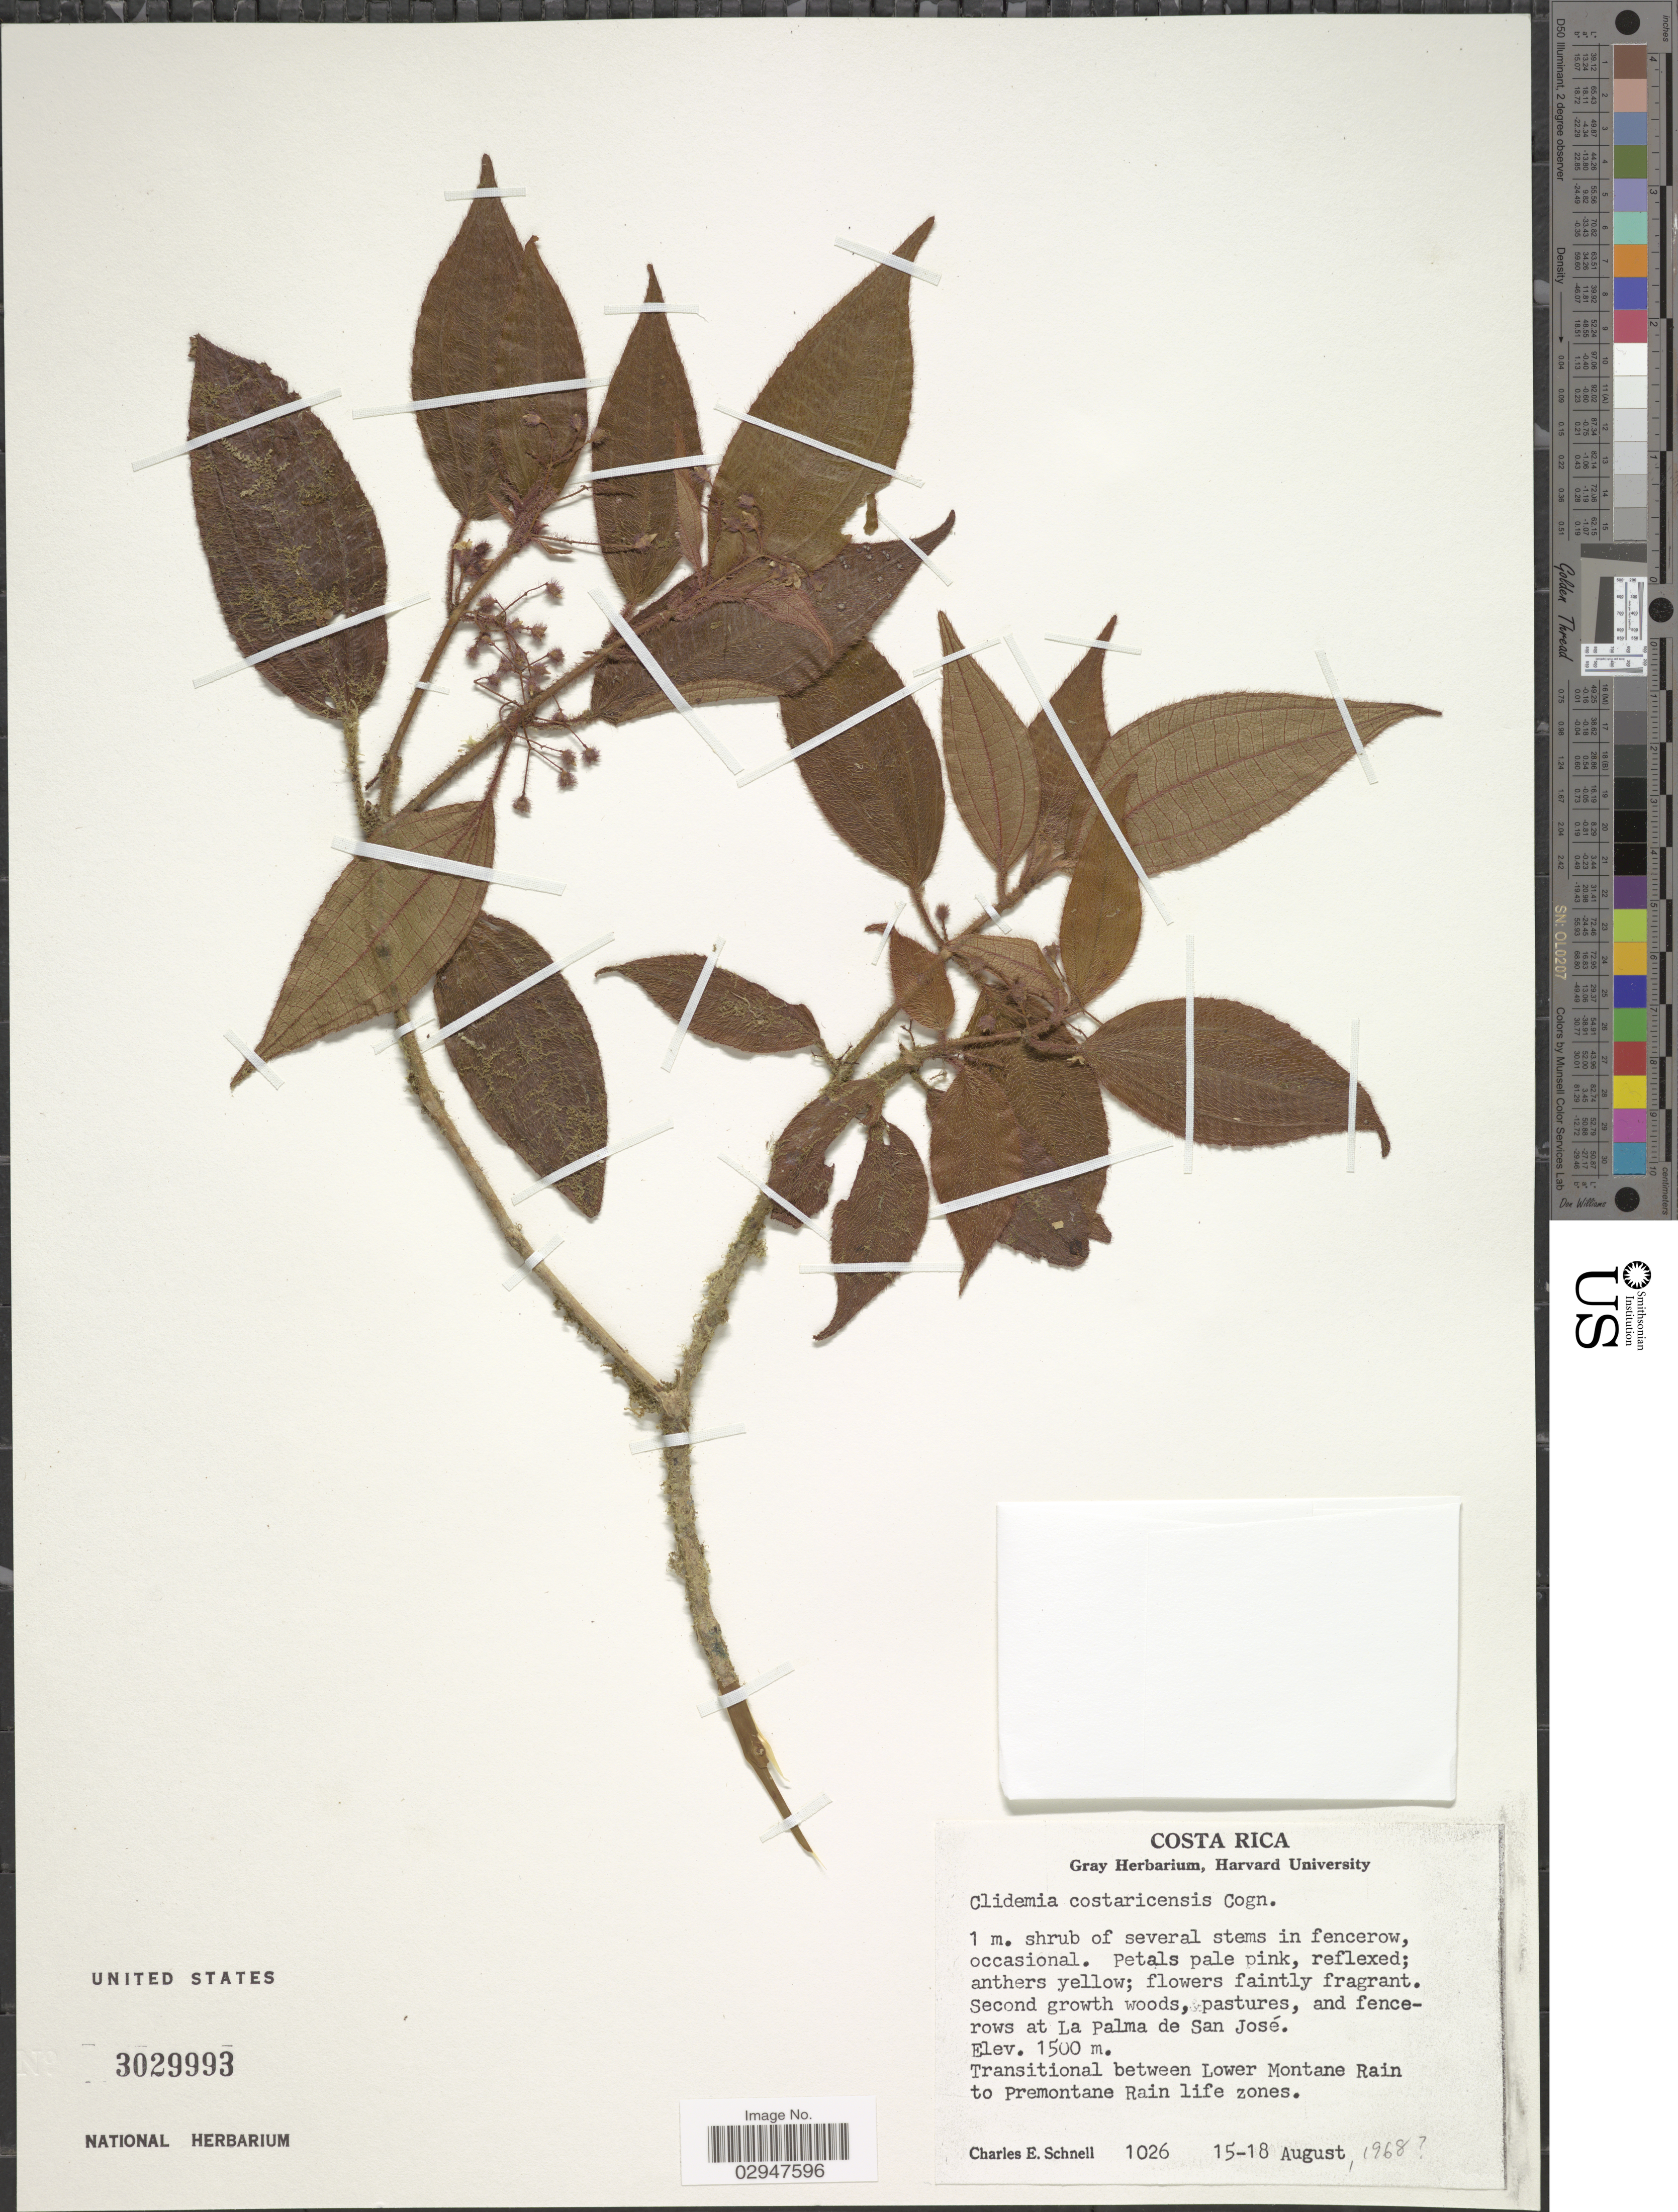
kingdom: Plantae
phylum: Tracheophyta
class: Magnoliopsida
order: Myrtales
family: Melastomataceae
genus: Clidemia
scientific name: Clidemia costaricensis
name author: Cogn. & Gleason in Gleason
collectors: C. Schnell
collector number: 1026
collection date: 1968-08-15/1968-08-18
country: Costa Rica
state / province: San José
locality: La Palma de San José. Transitional between Premontane Wet & Premontane Rain life zones.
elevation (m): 1500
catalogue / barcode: US 3029993